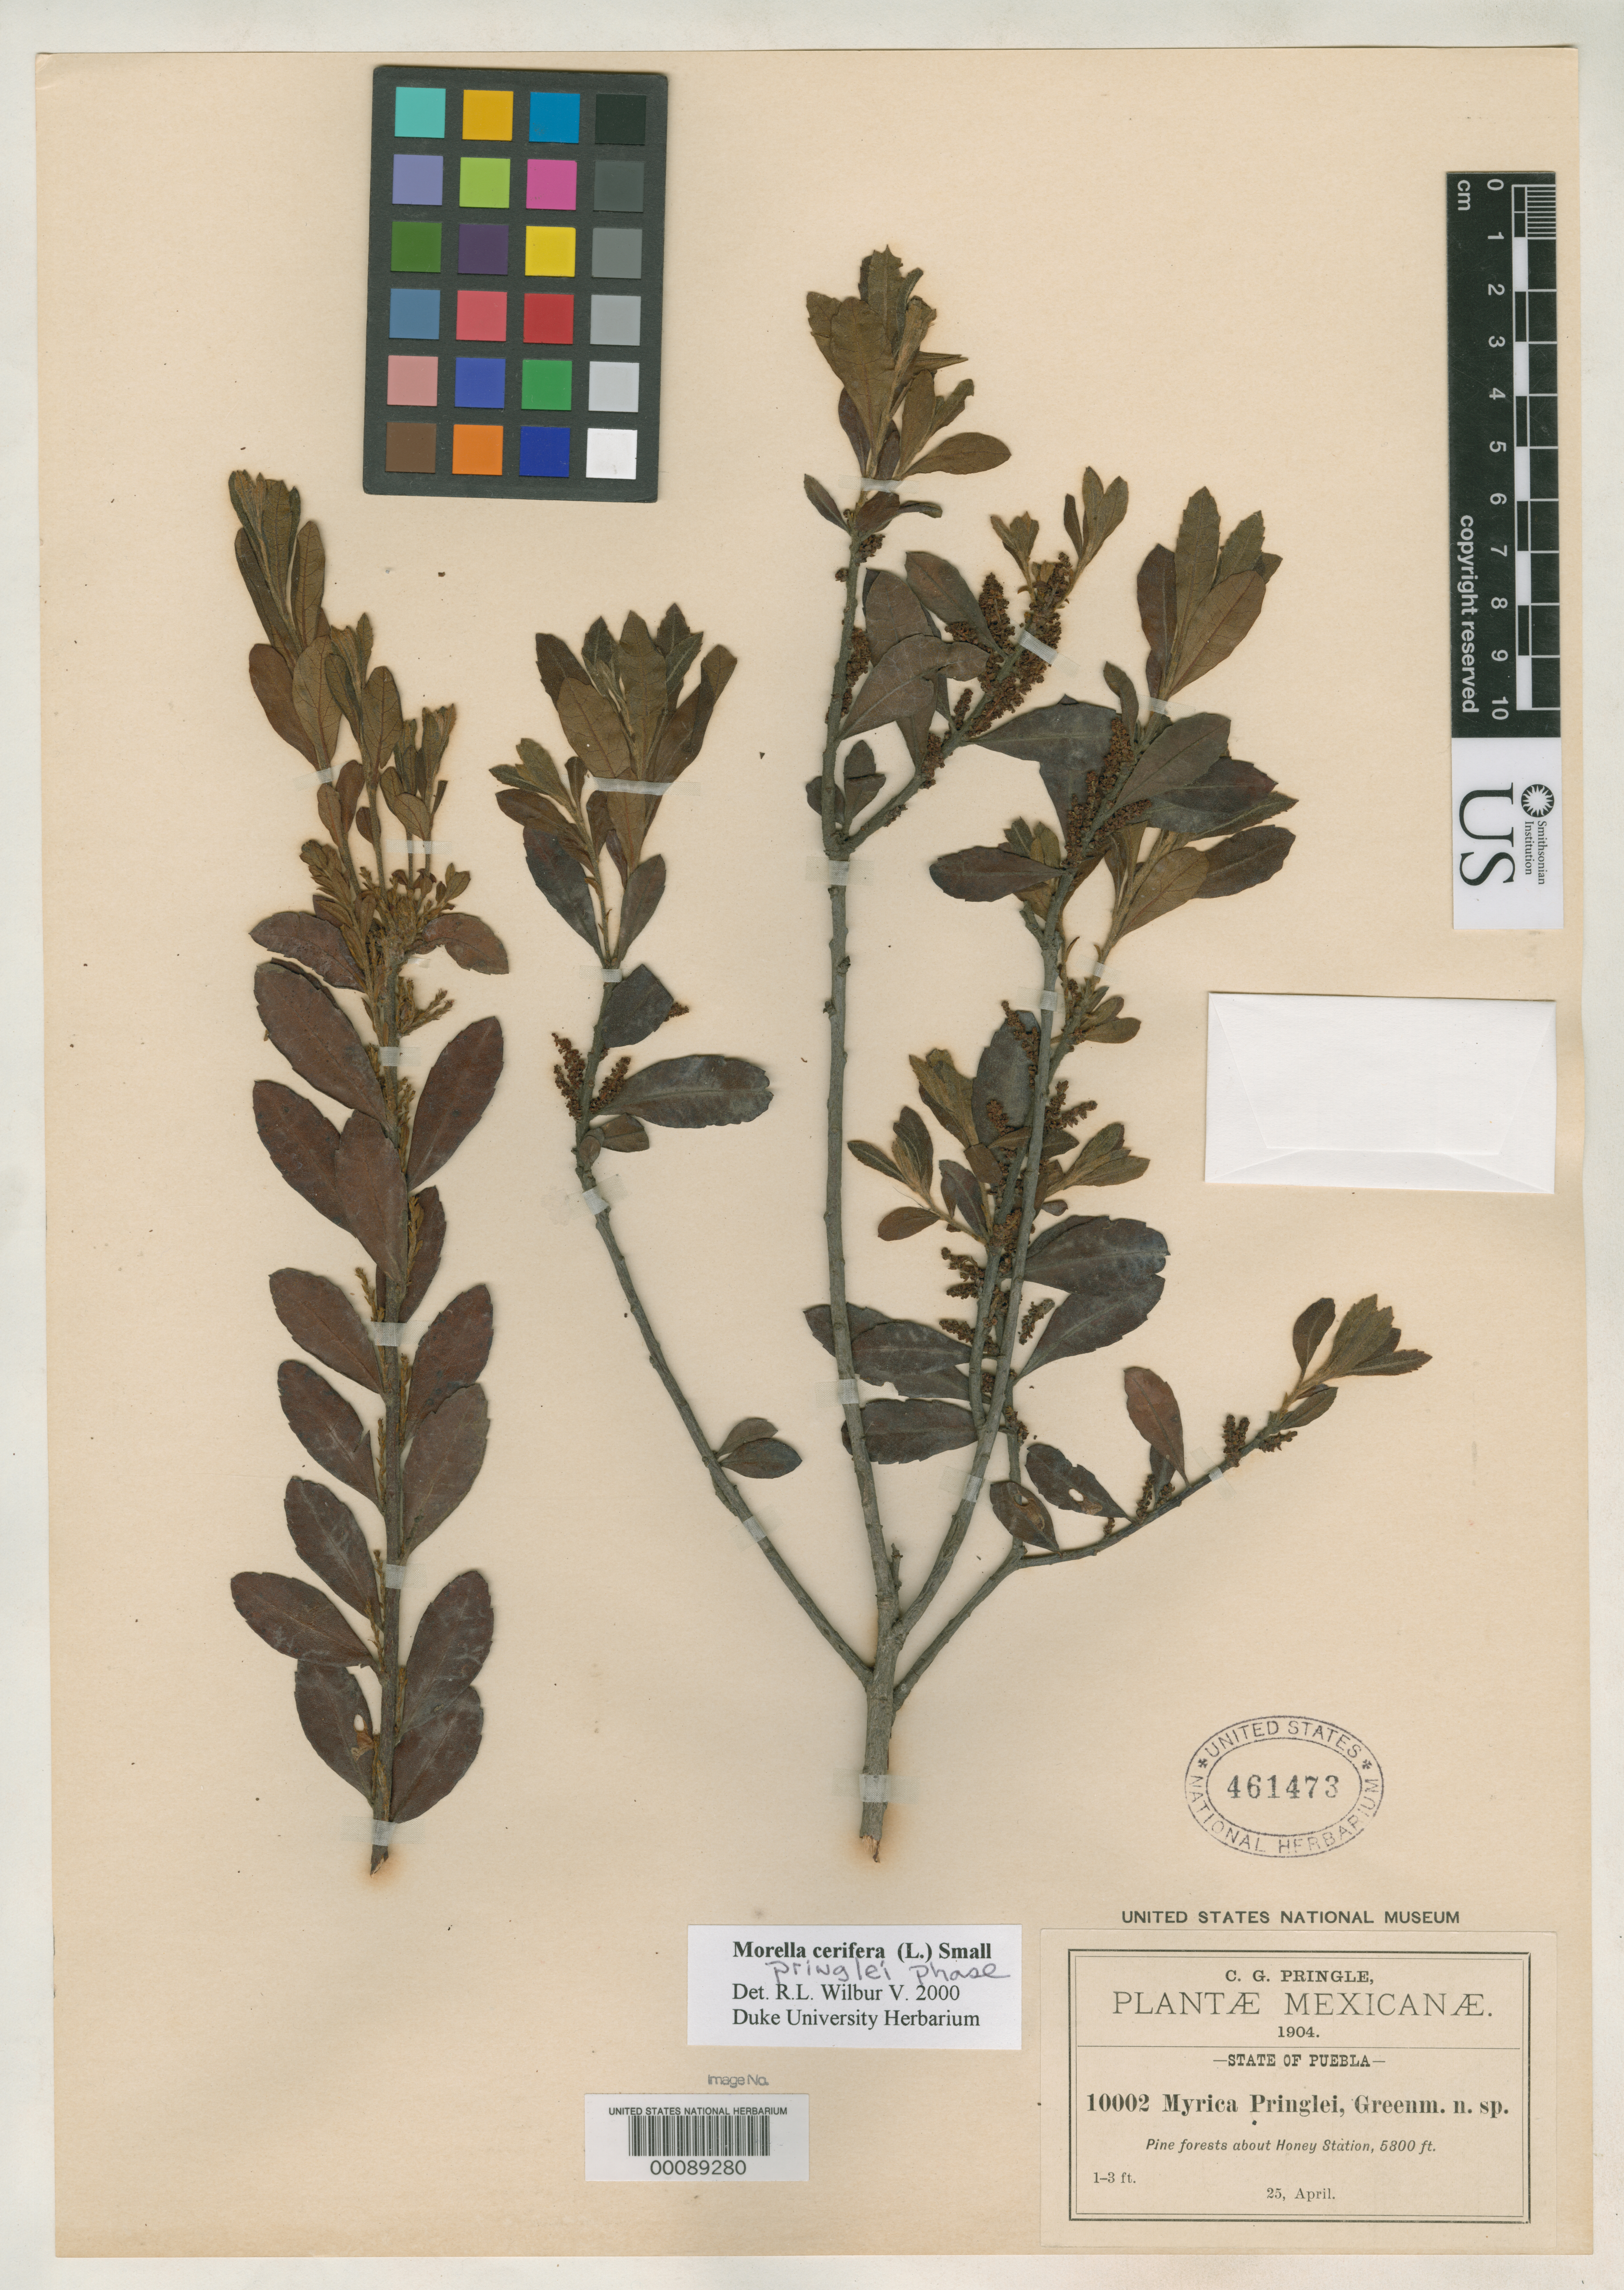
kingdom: Plantae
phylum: Tracheophyta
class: Magnoliopsida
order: Fagales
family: Myricaceae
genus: Myrica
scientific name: Myrica pringlei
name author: Greenm.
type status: Isotype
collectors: C. G. Pringle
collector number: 10002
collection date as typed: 25 Apr 1904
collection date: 1904-04-25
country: Mexico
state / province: Puebla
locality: Honey Station.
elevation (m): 1765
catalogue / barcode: US 461473